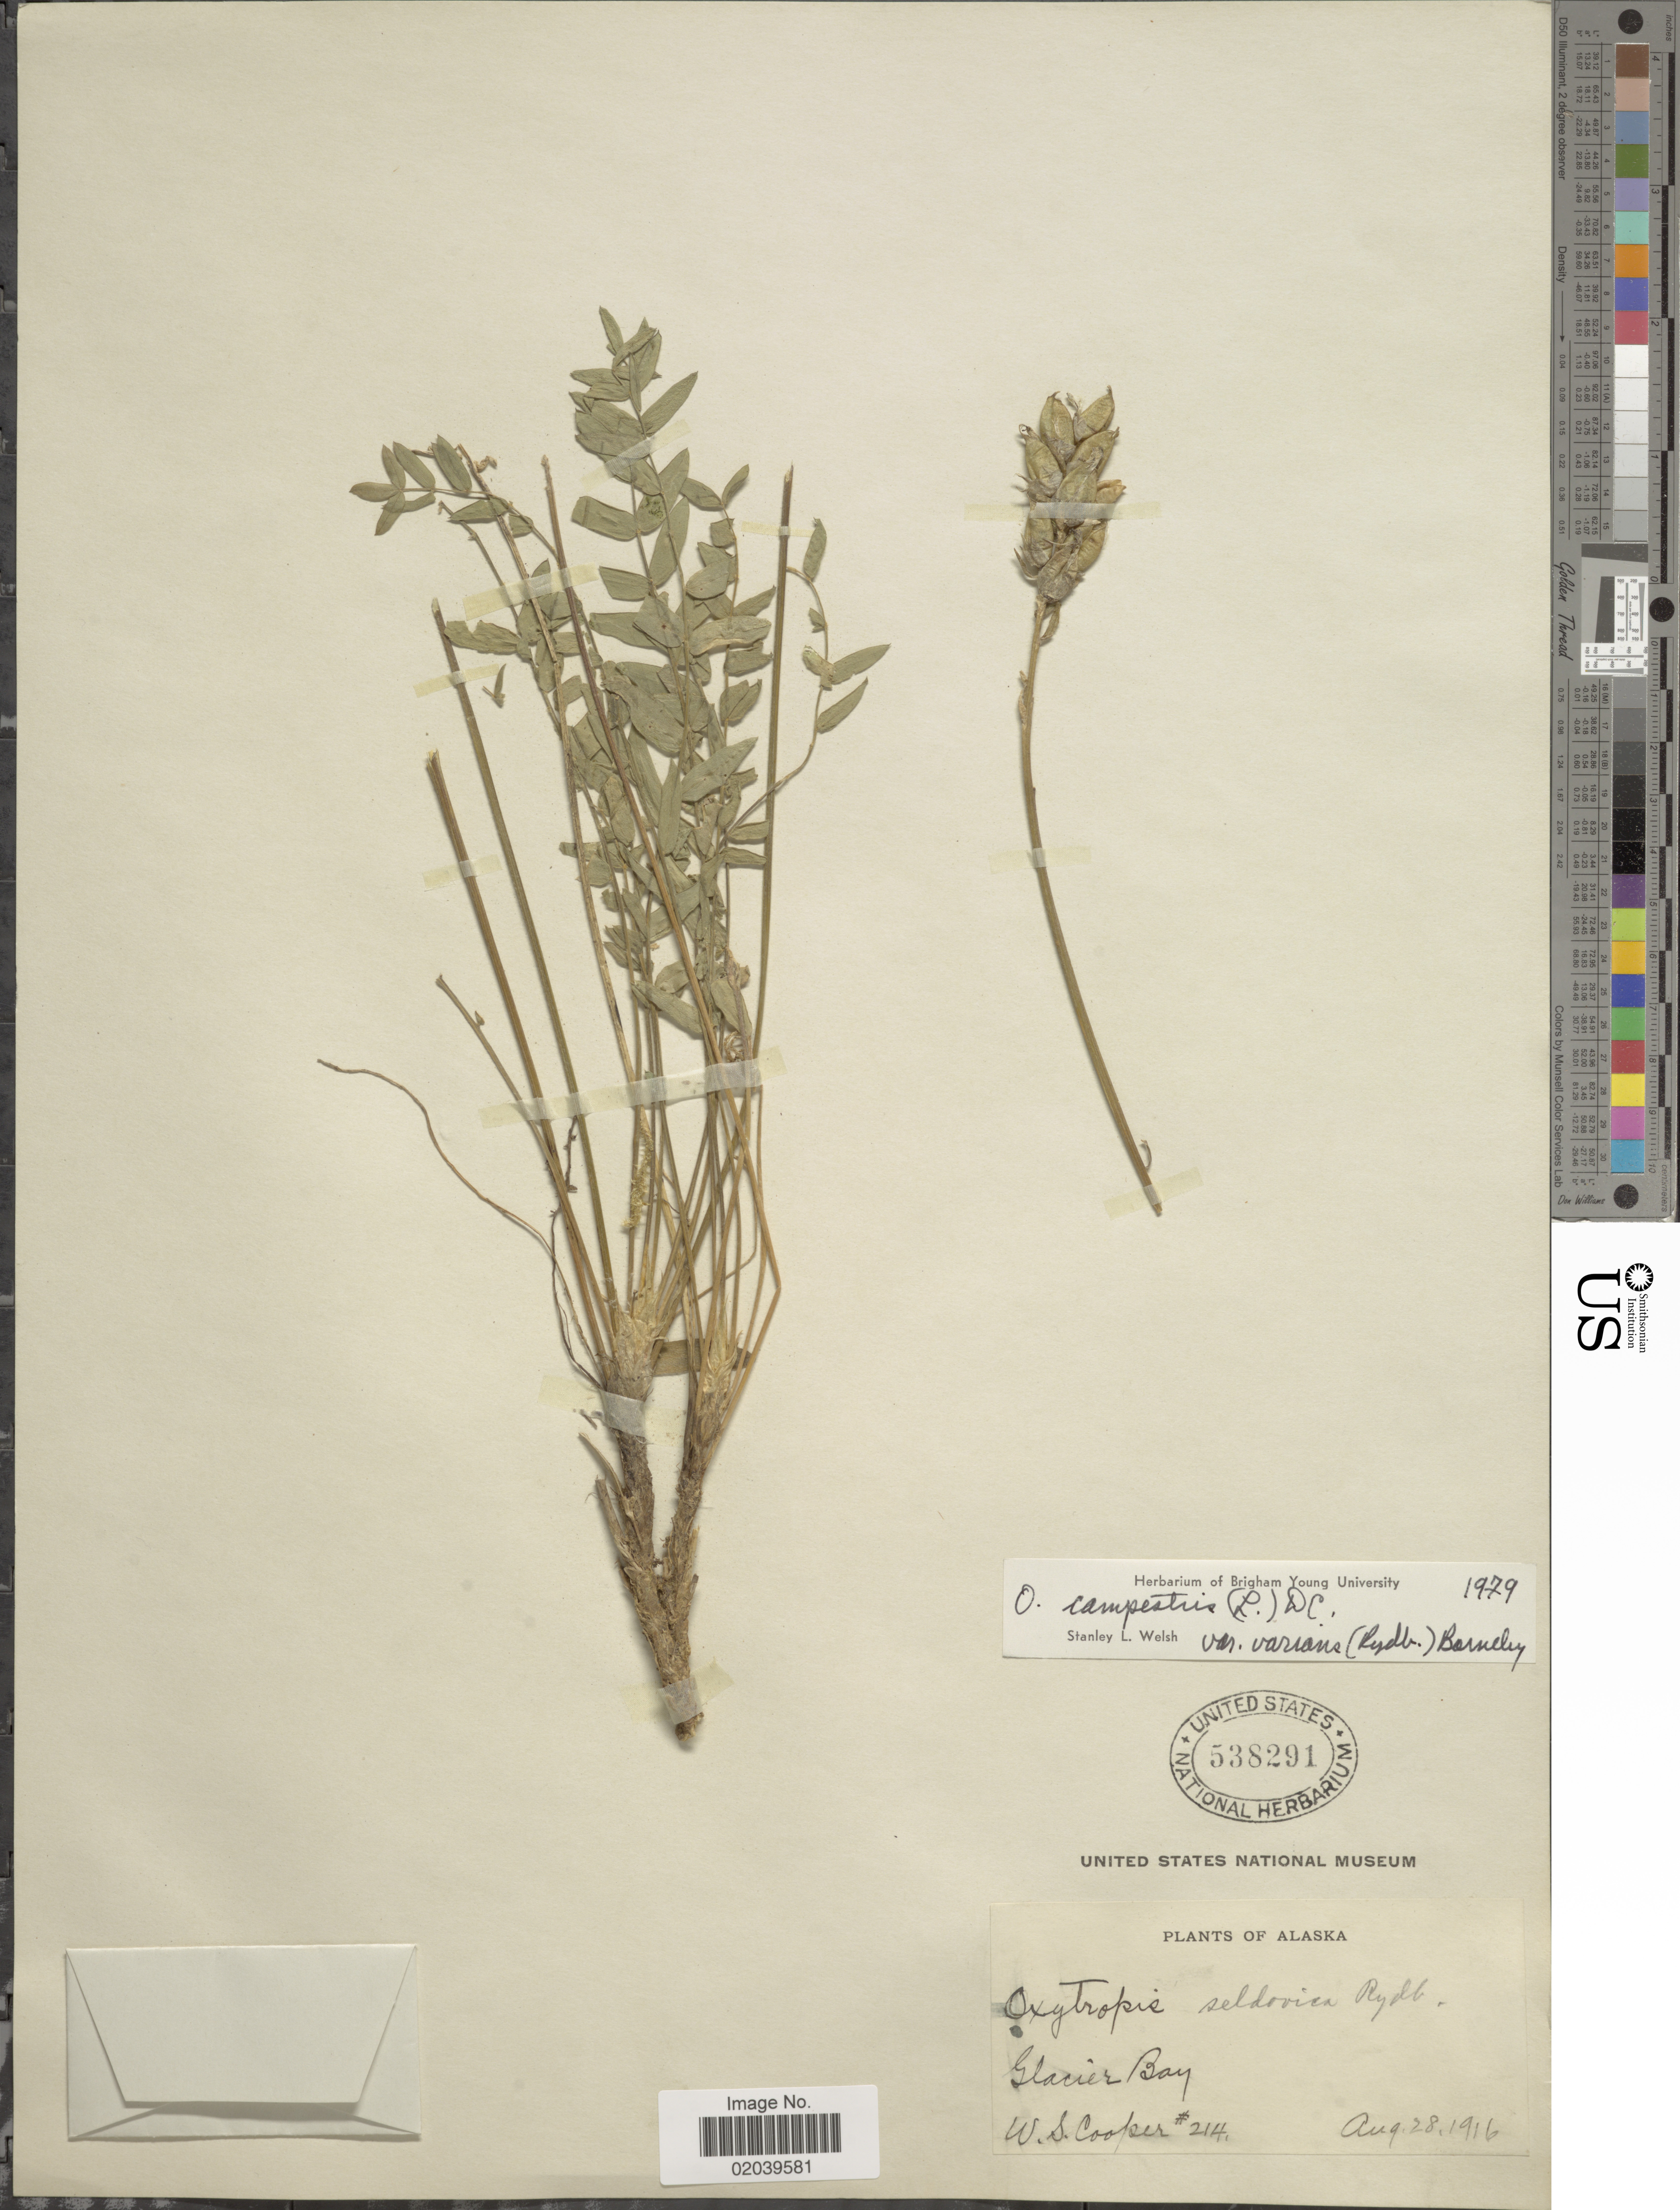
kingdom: Plantae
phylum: Tracheophyta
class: Magnoliopsida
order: Fabales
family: Fabaceae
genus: Oxytropis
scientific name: Oxytropis campestris var. varians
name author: (Rydb.) Barneby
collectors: W. Cooper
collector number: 214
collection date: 1916-08-28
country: United States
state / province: Alaska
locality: Glacier Bay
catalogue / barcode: US 538291